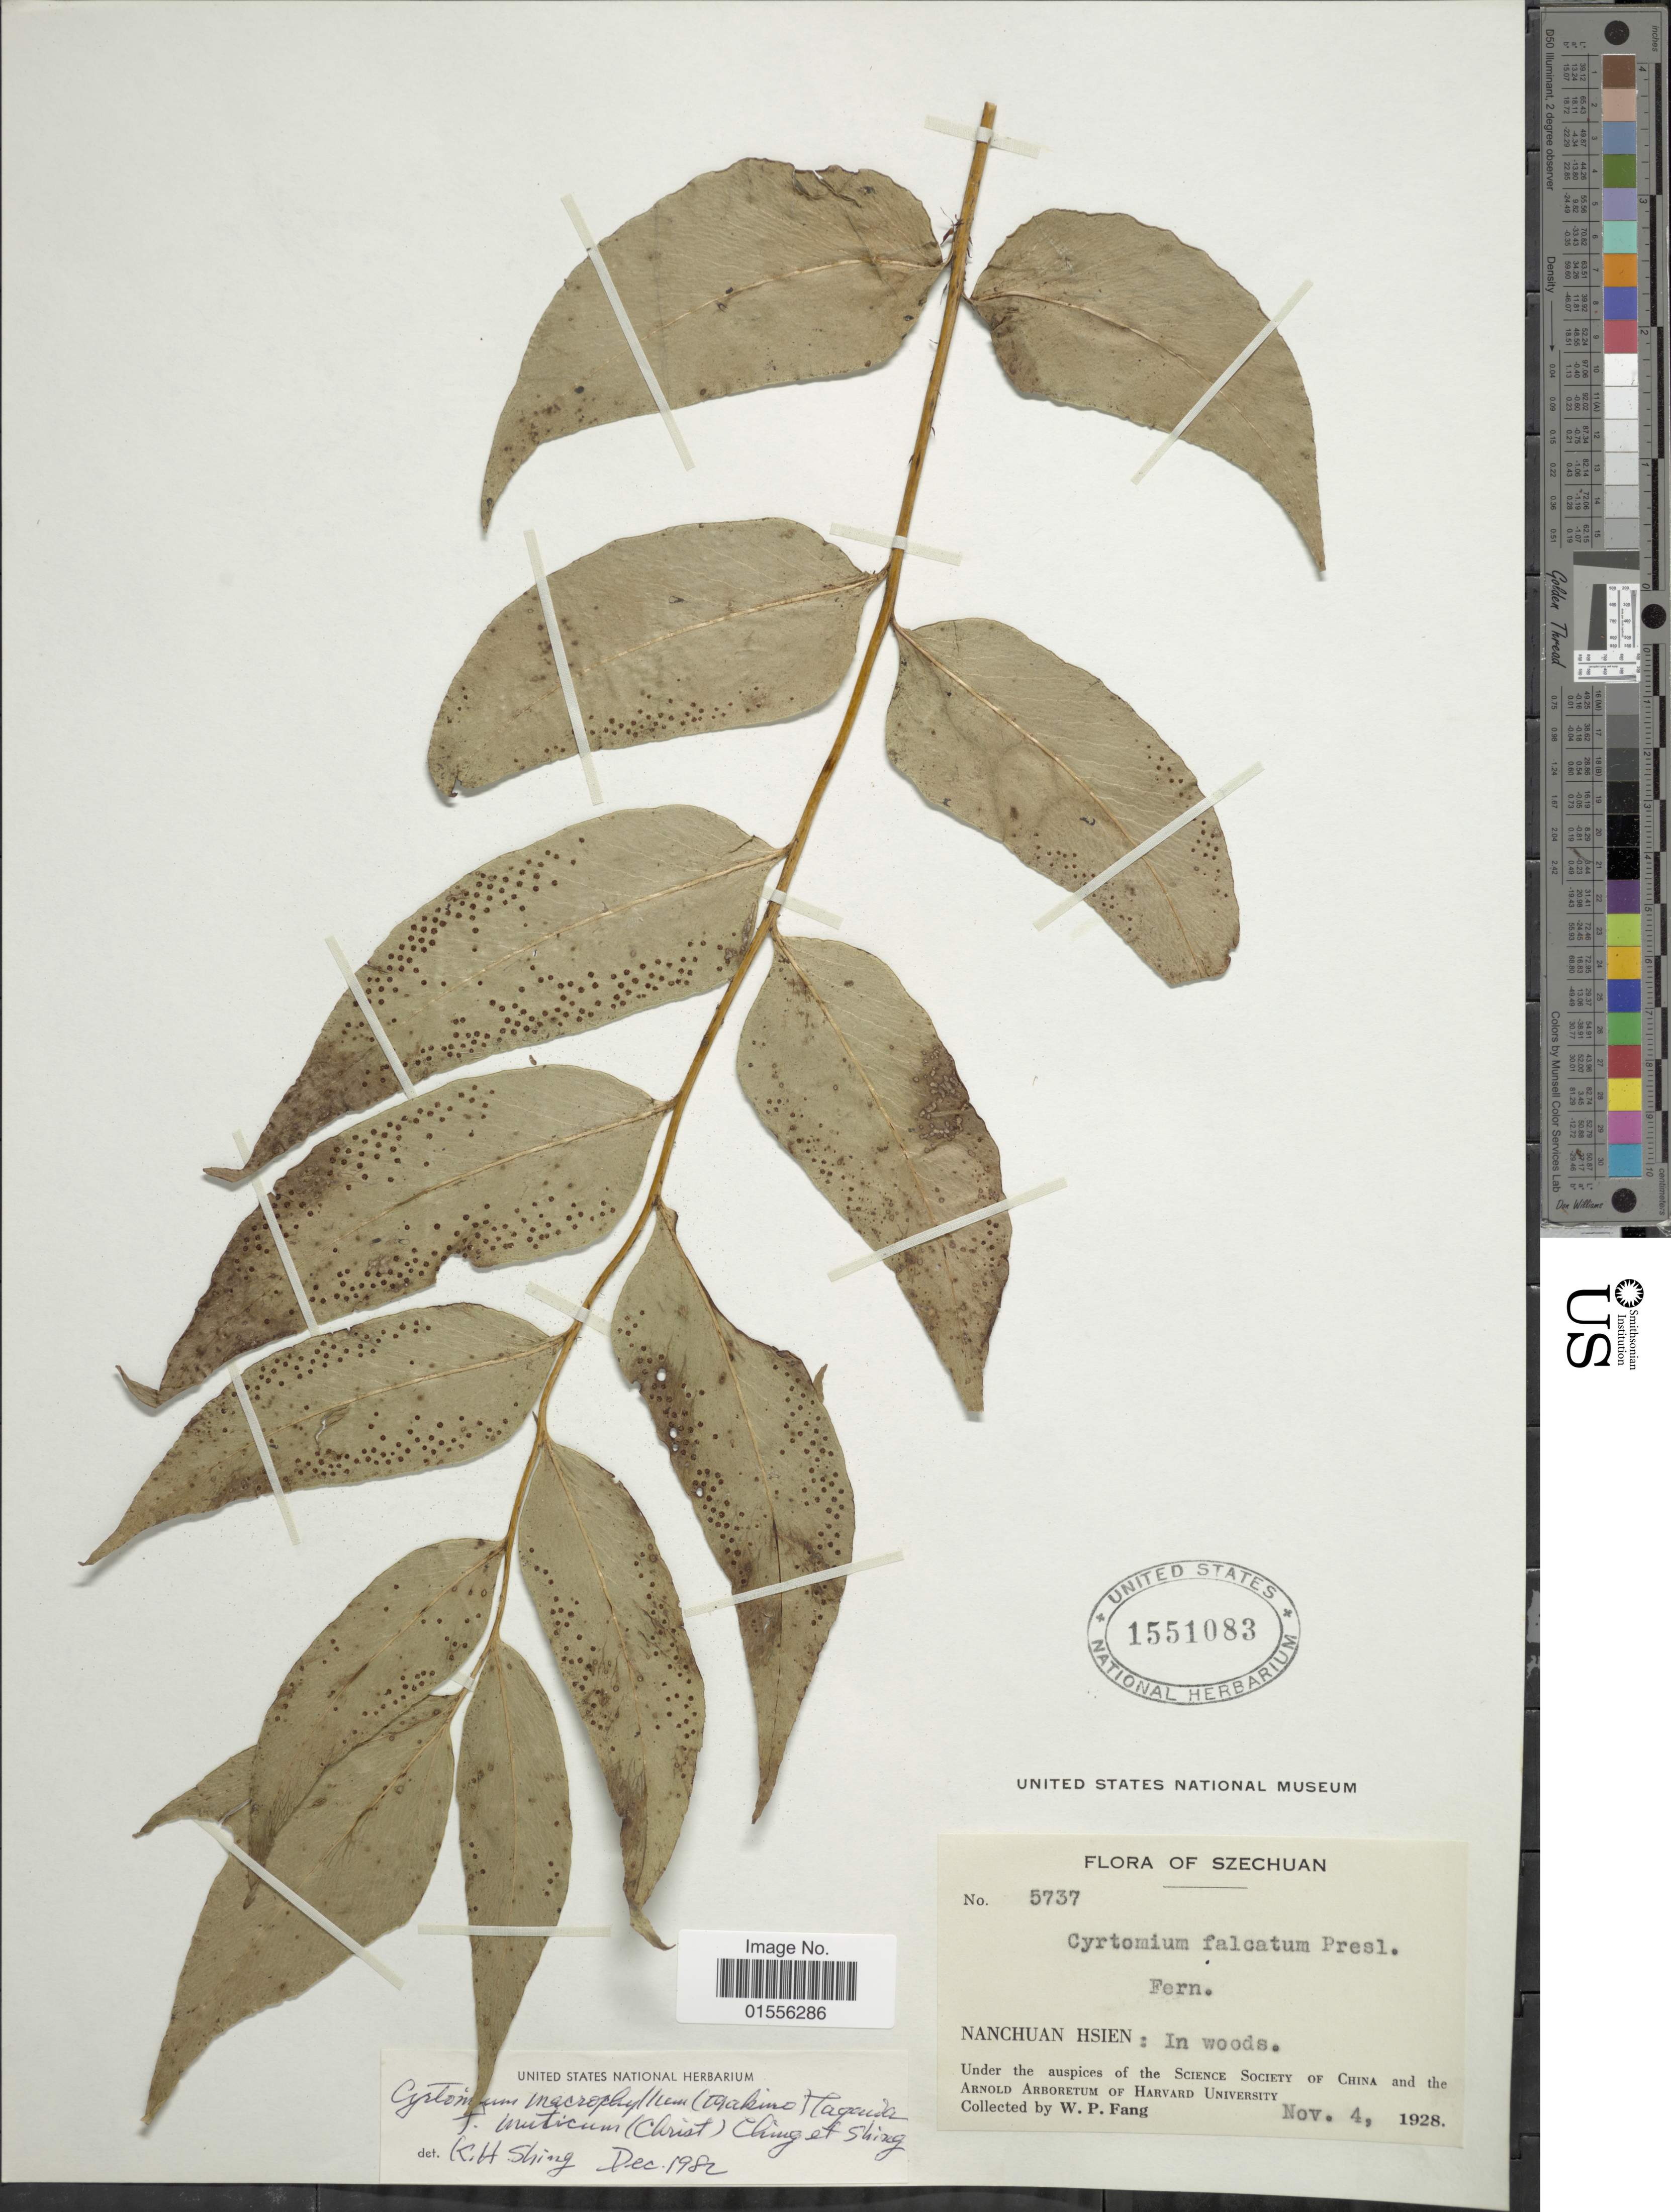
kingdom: Plantae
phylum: Tracheophyta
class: Polypodiopsida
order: Polypodiales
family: Dryopteridaceae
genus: Cyrtomium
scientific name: Cyrtomium macrophyllum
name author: (Makino) Tagawa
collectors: W. P. Fang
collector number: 5737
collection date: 1928-11-04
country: China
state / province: Sichuan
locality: Szechuan, Nanchuan Hsien: In woods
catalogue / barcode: US 1551083